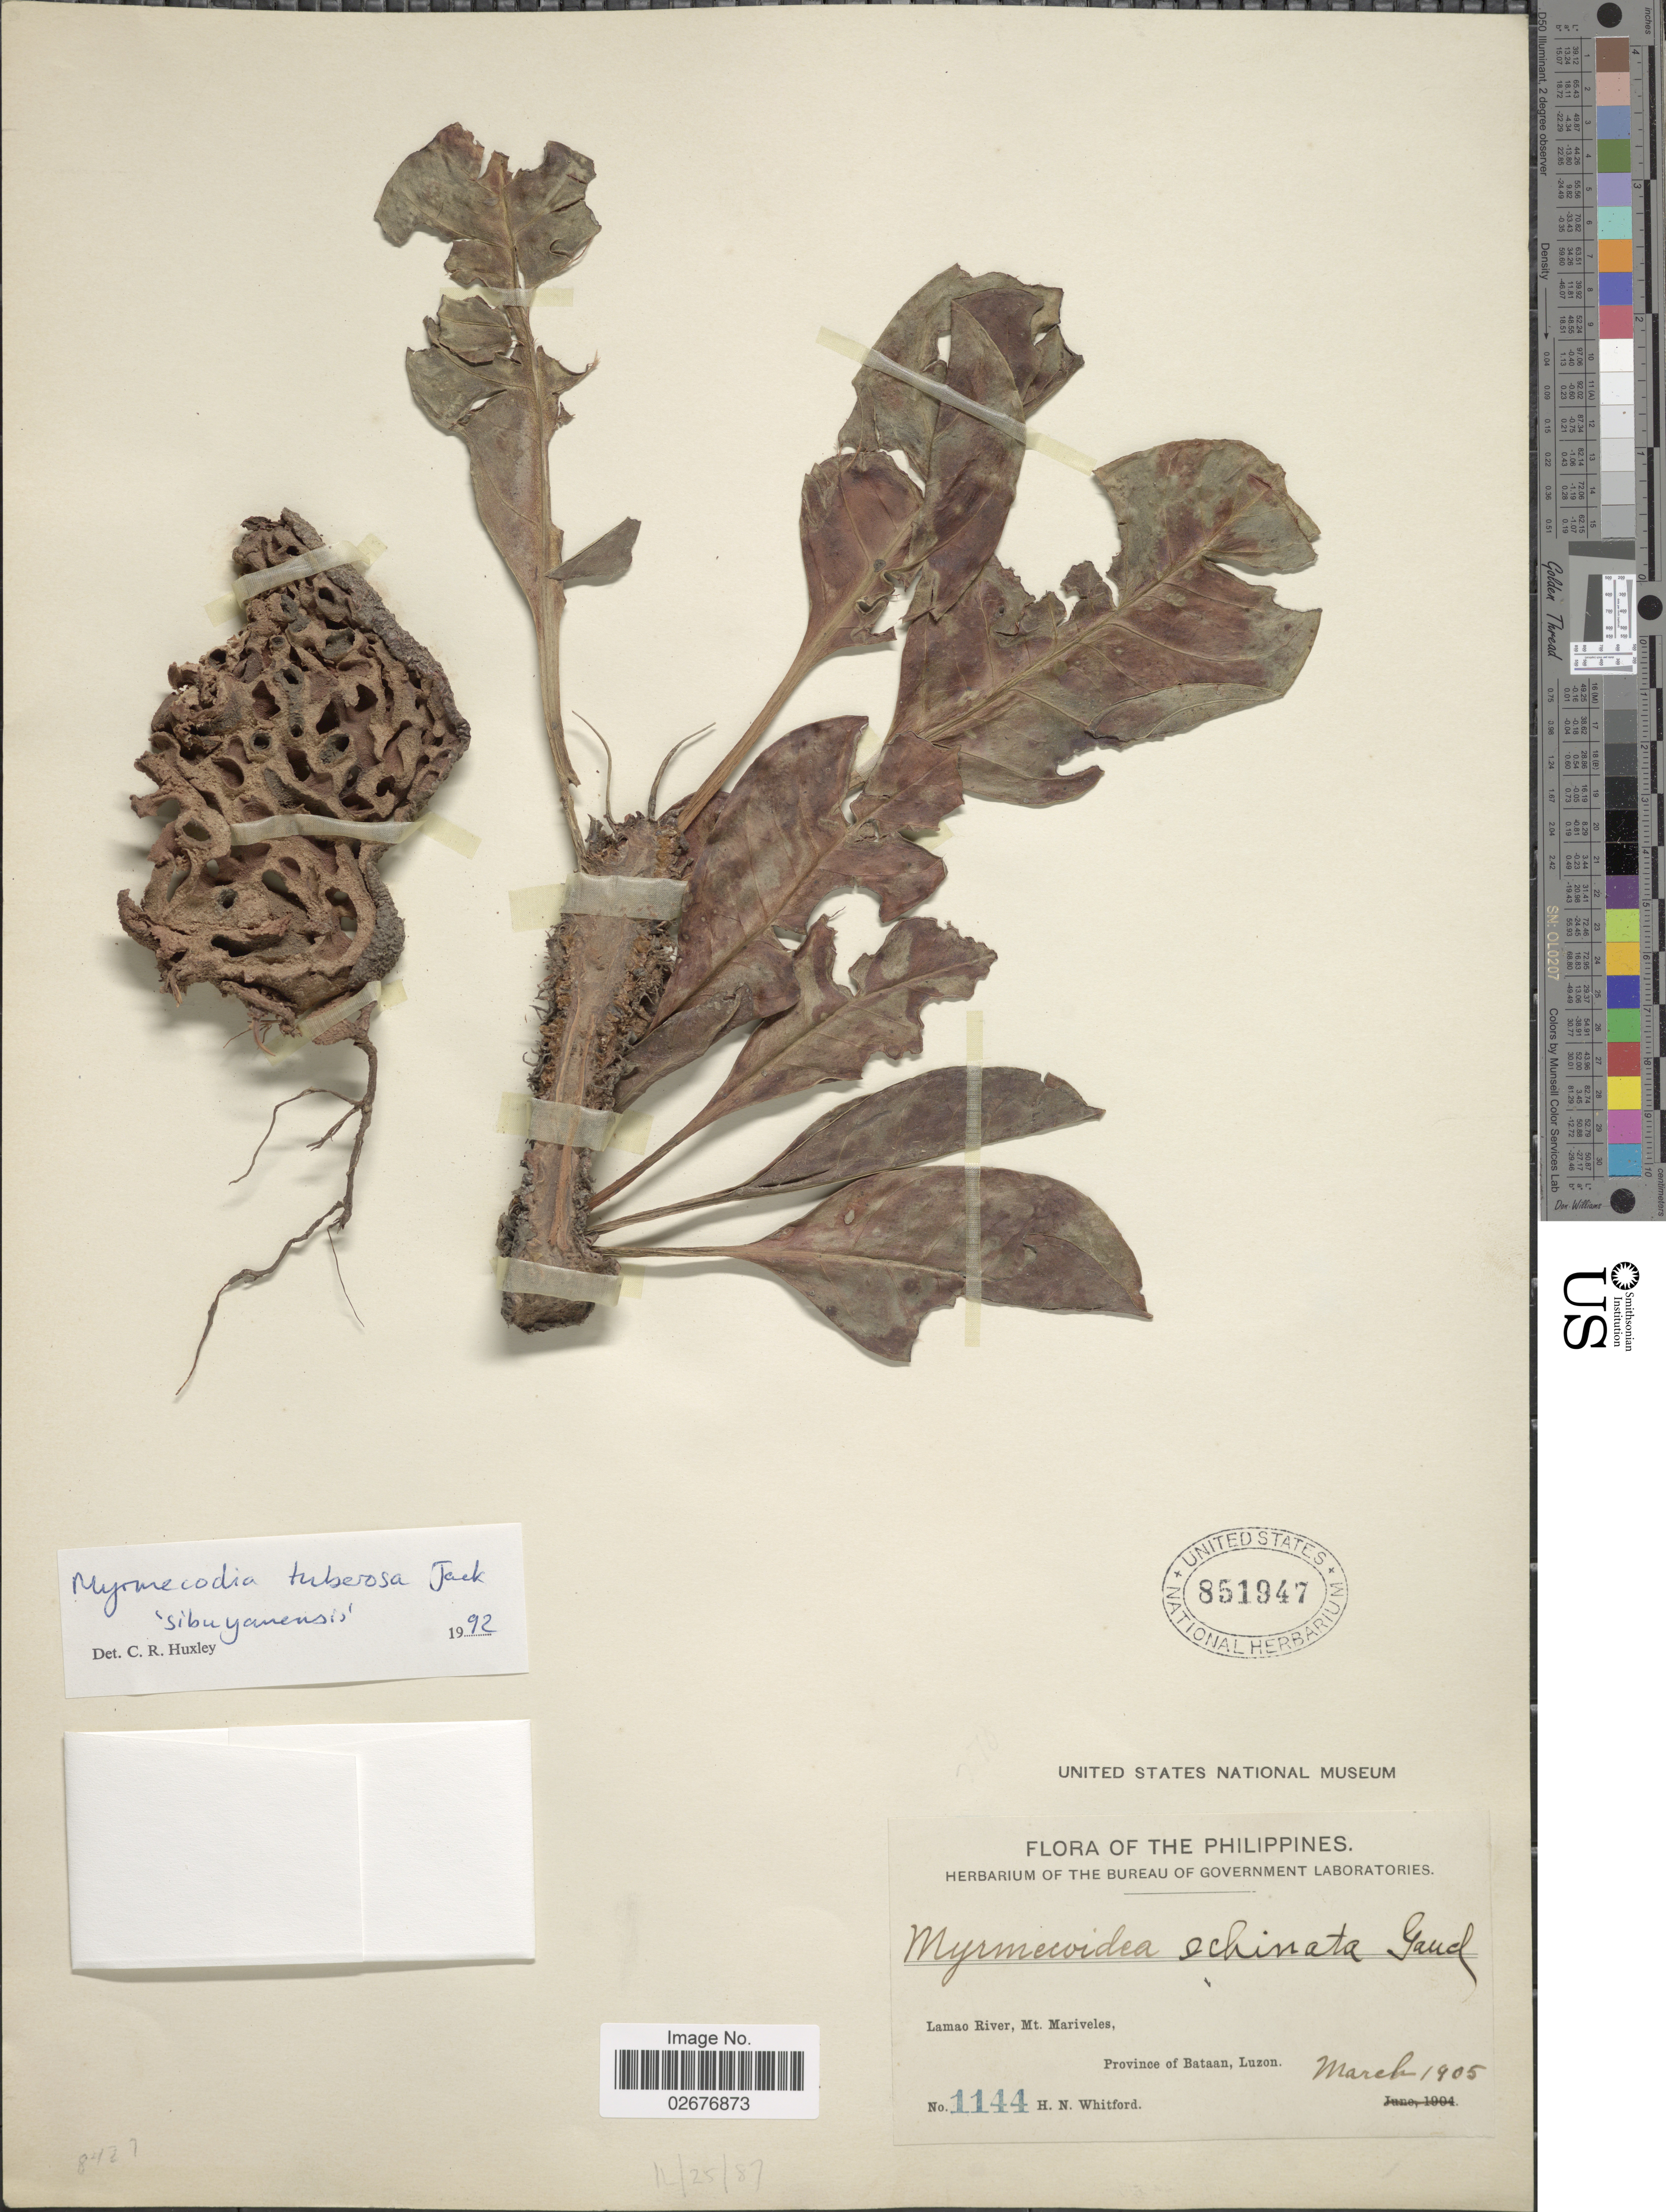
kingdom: Plantae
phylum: Tracheophyta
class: Magnoliopsida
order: Gentianales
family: Rubiaceae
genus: Myrmecodia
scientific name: Myrmecodia tuberosa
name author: Jack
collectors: H. N. Whitford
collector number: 1144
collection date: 1905-03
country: Philippines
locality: Lamao River, Mt. Mariveles, Province of Bataan, Luzon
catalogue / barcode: US 851947